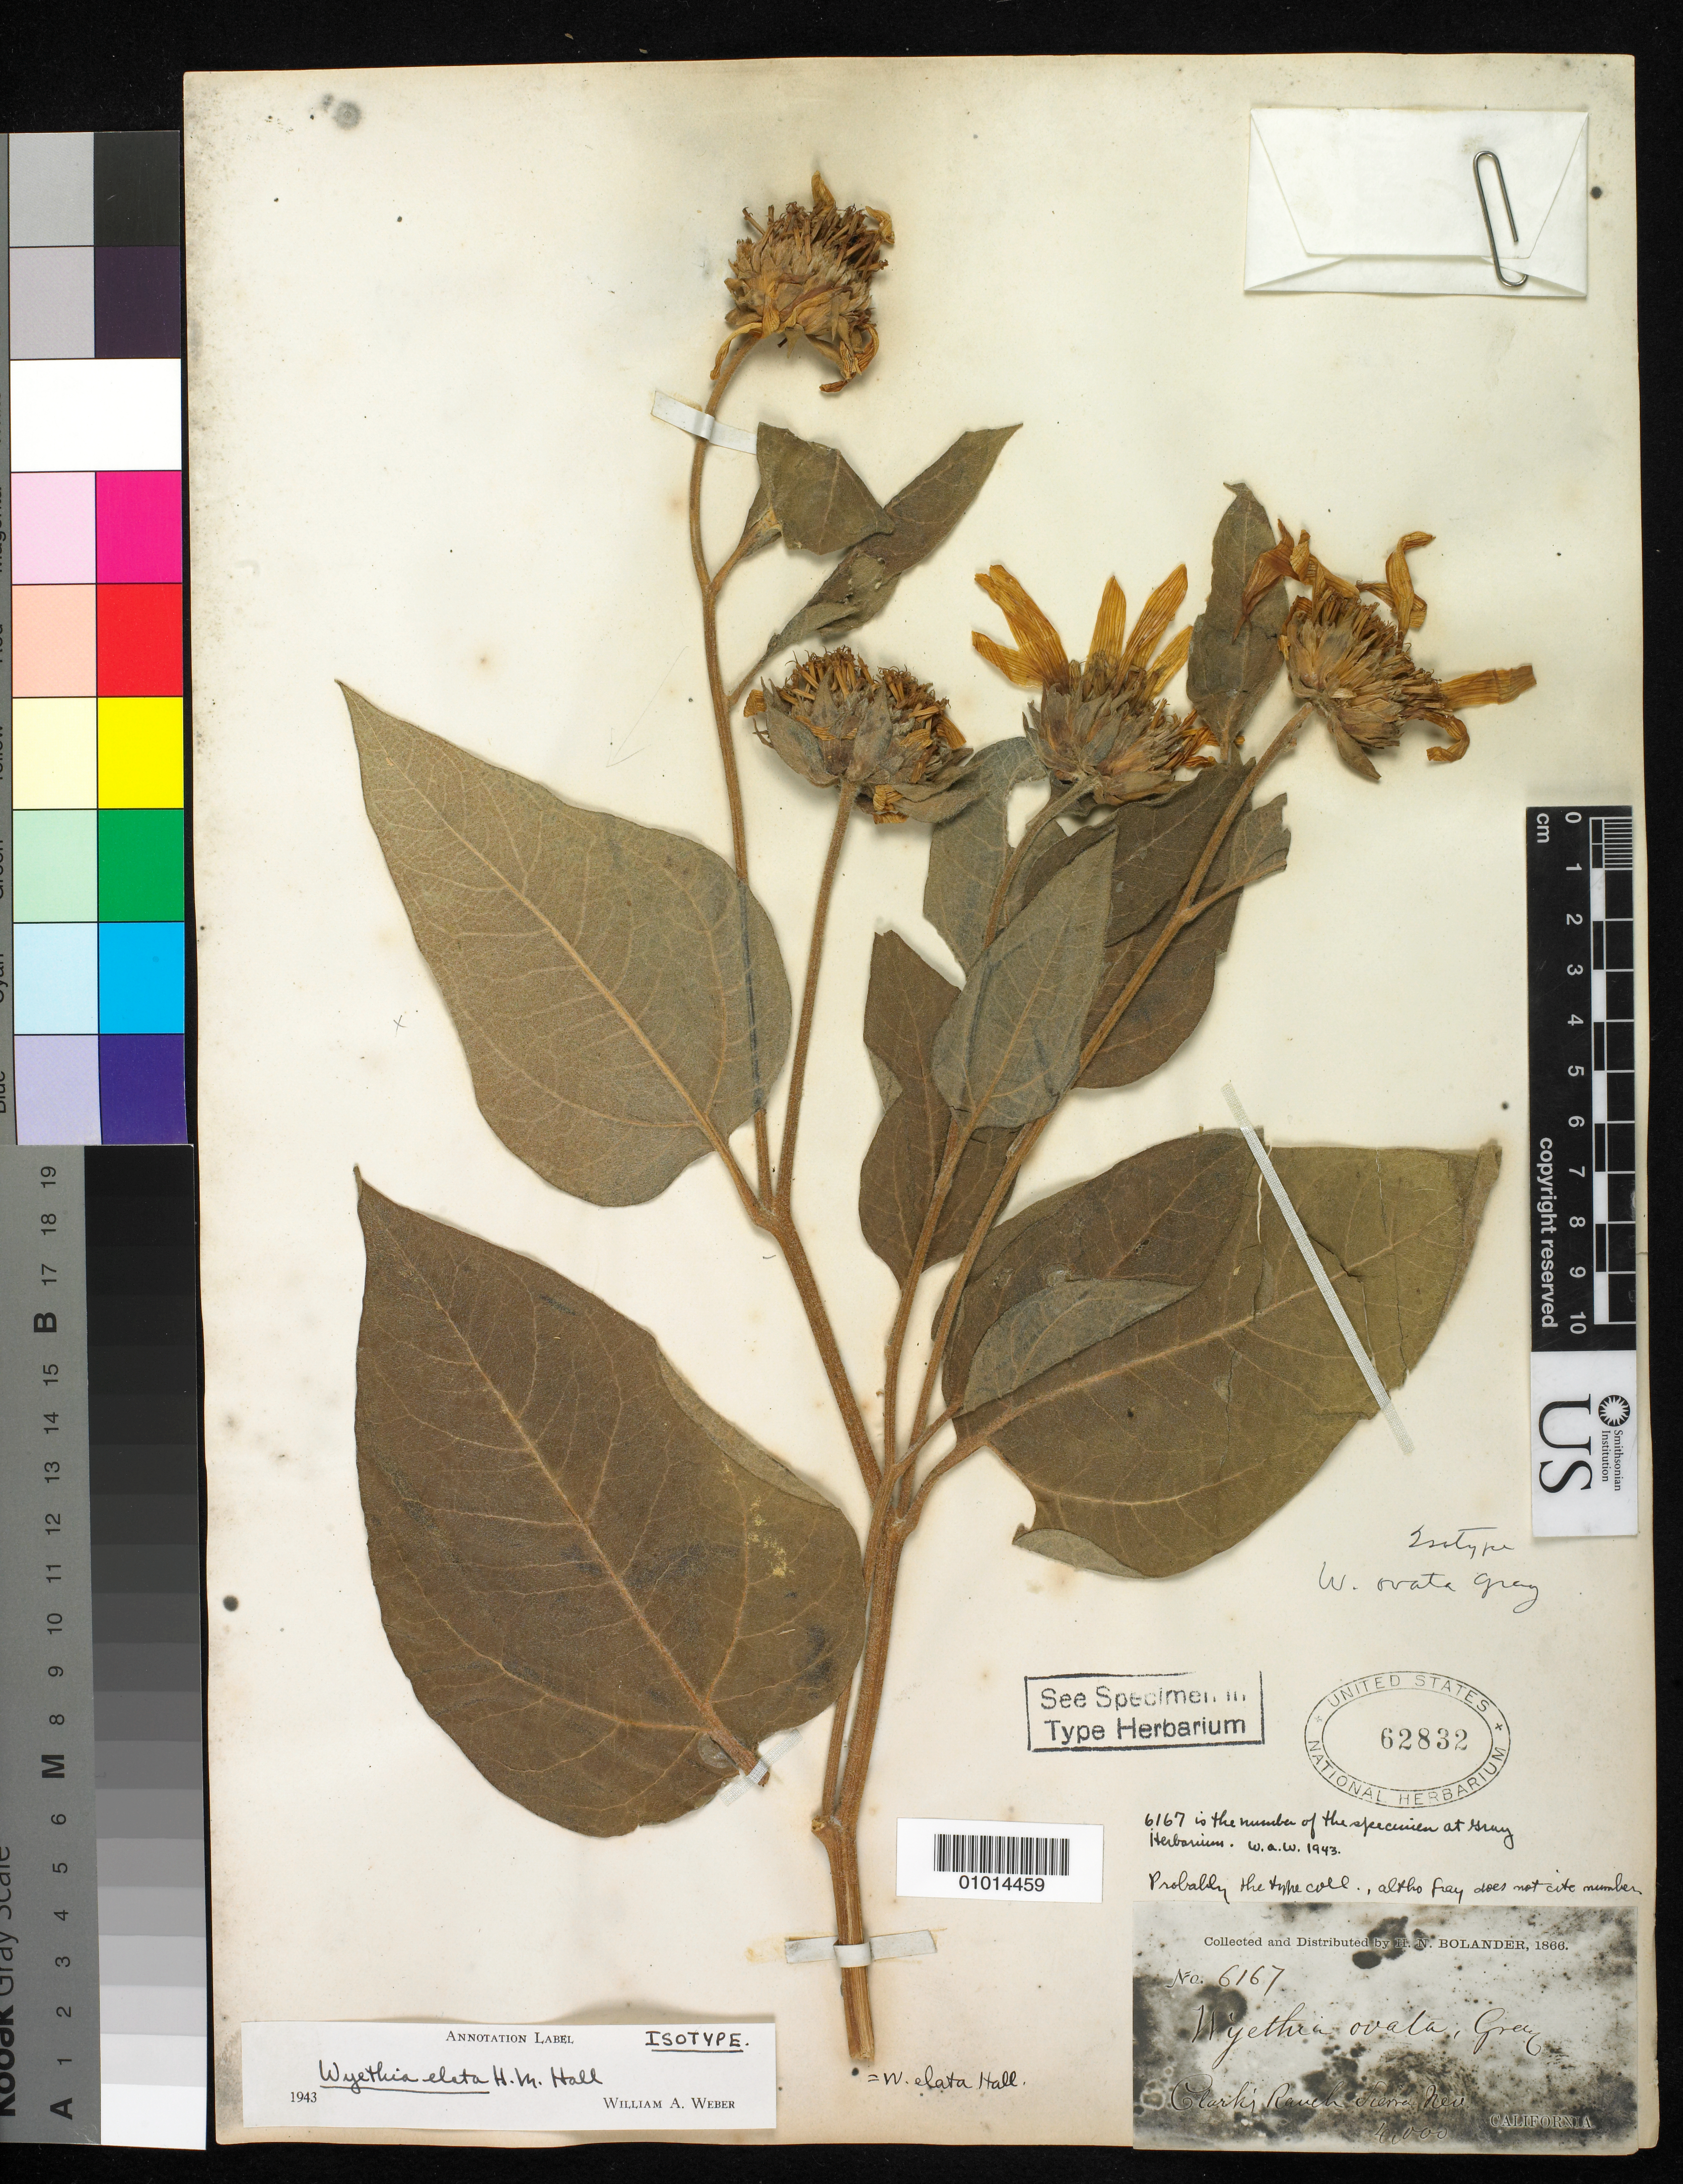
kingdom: Plantae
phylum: Tracheophyta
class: Magnoliopsida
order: Asterales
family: Asteraceae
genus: Wyethia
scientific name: Wyethia ovata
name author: A. Gray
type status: Type Collection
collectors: H. Bolander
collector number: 6167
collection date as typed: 1866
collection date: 1866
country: United States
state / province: California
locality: Clark's Ranch, Sierra Nevada.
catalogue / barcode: US 62832